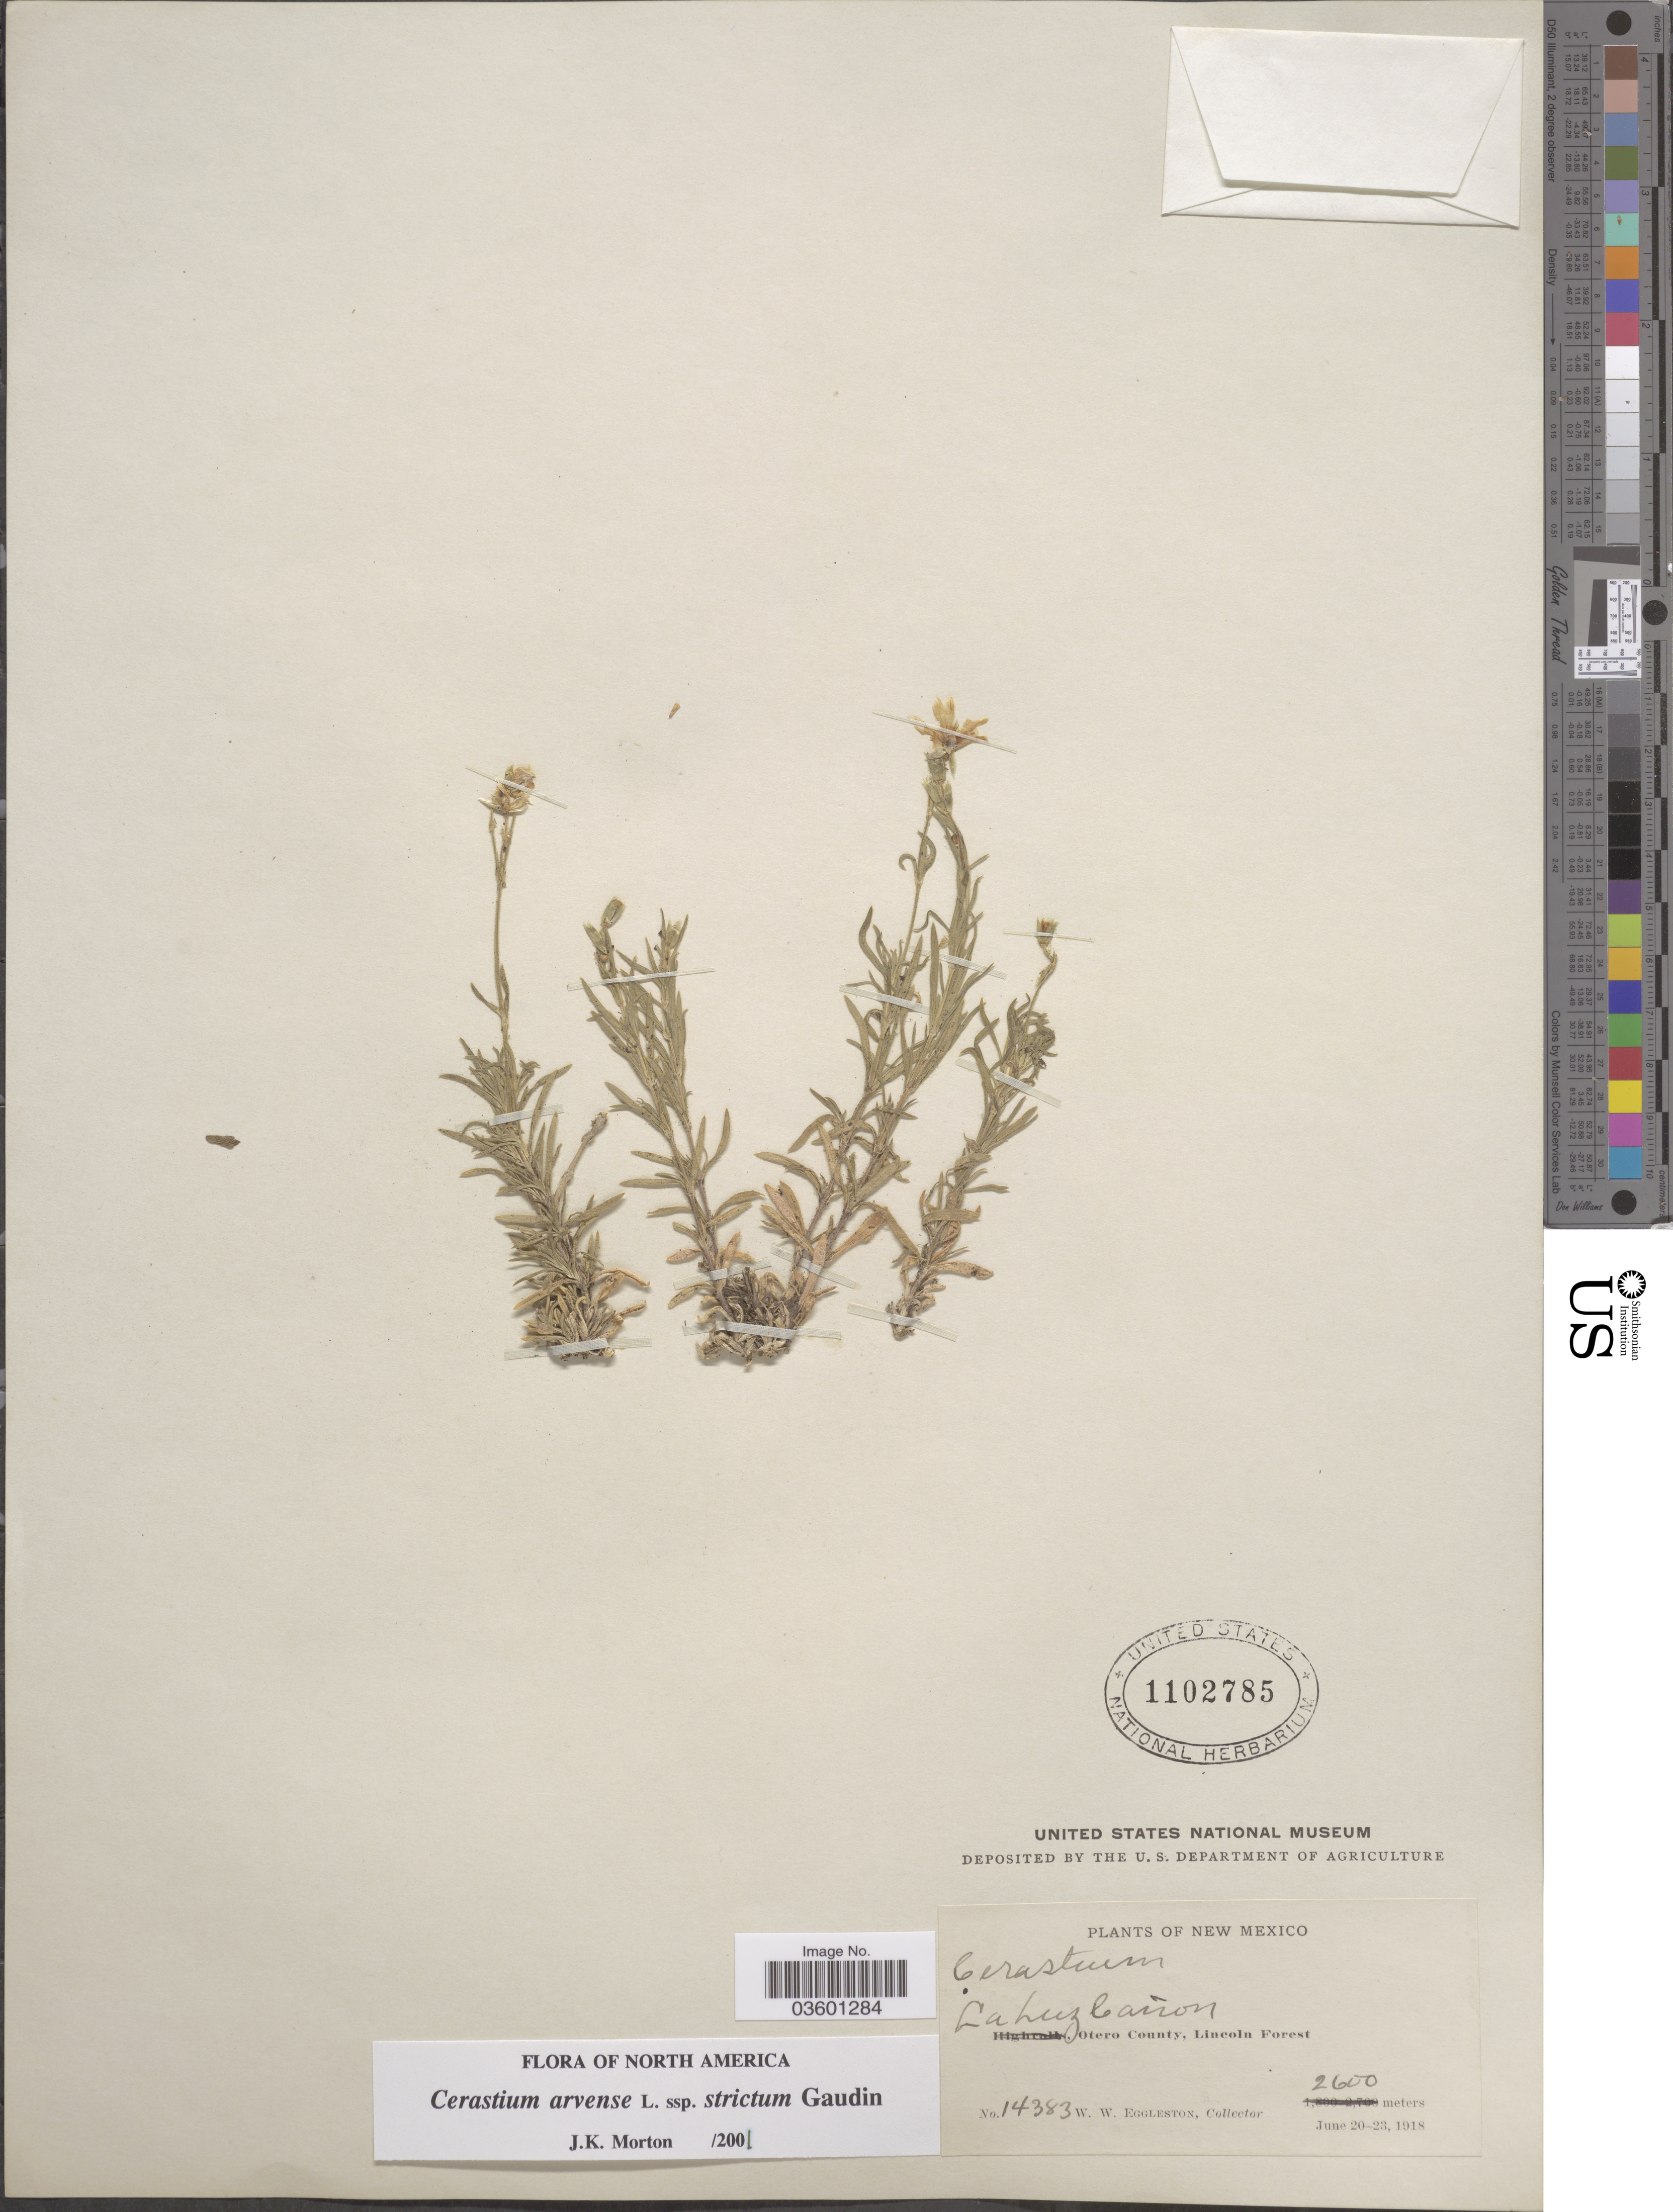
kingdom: Plantae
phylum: Tracheophyta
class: Magnoliopsida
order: Caryophyllales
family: Caryophyllaceae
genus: Cerastium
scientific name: Cerastium arvense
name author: L.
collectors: W. W. Eggleston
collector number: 14383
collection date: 1918-06-20/1918-06-23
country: United States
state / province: New Mexico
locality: La Luz Cañon, Otero County, Lincoln Forest.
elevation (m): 2600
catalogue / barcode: US 1102785